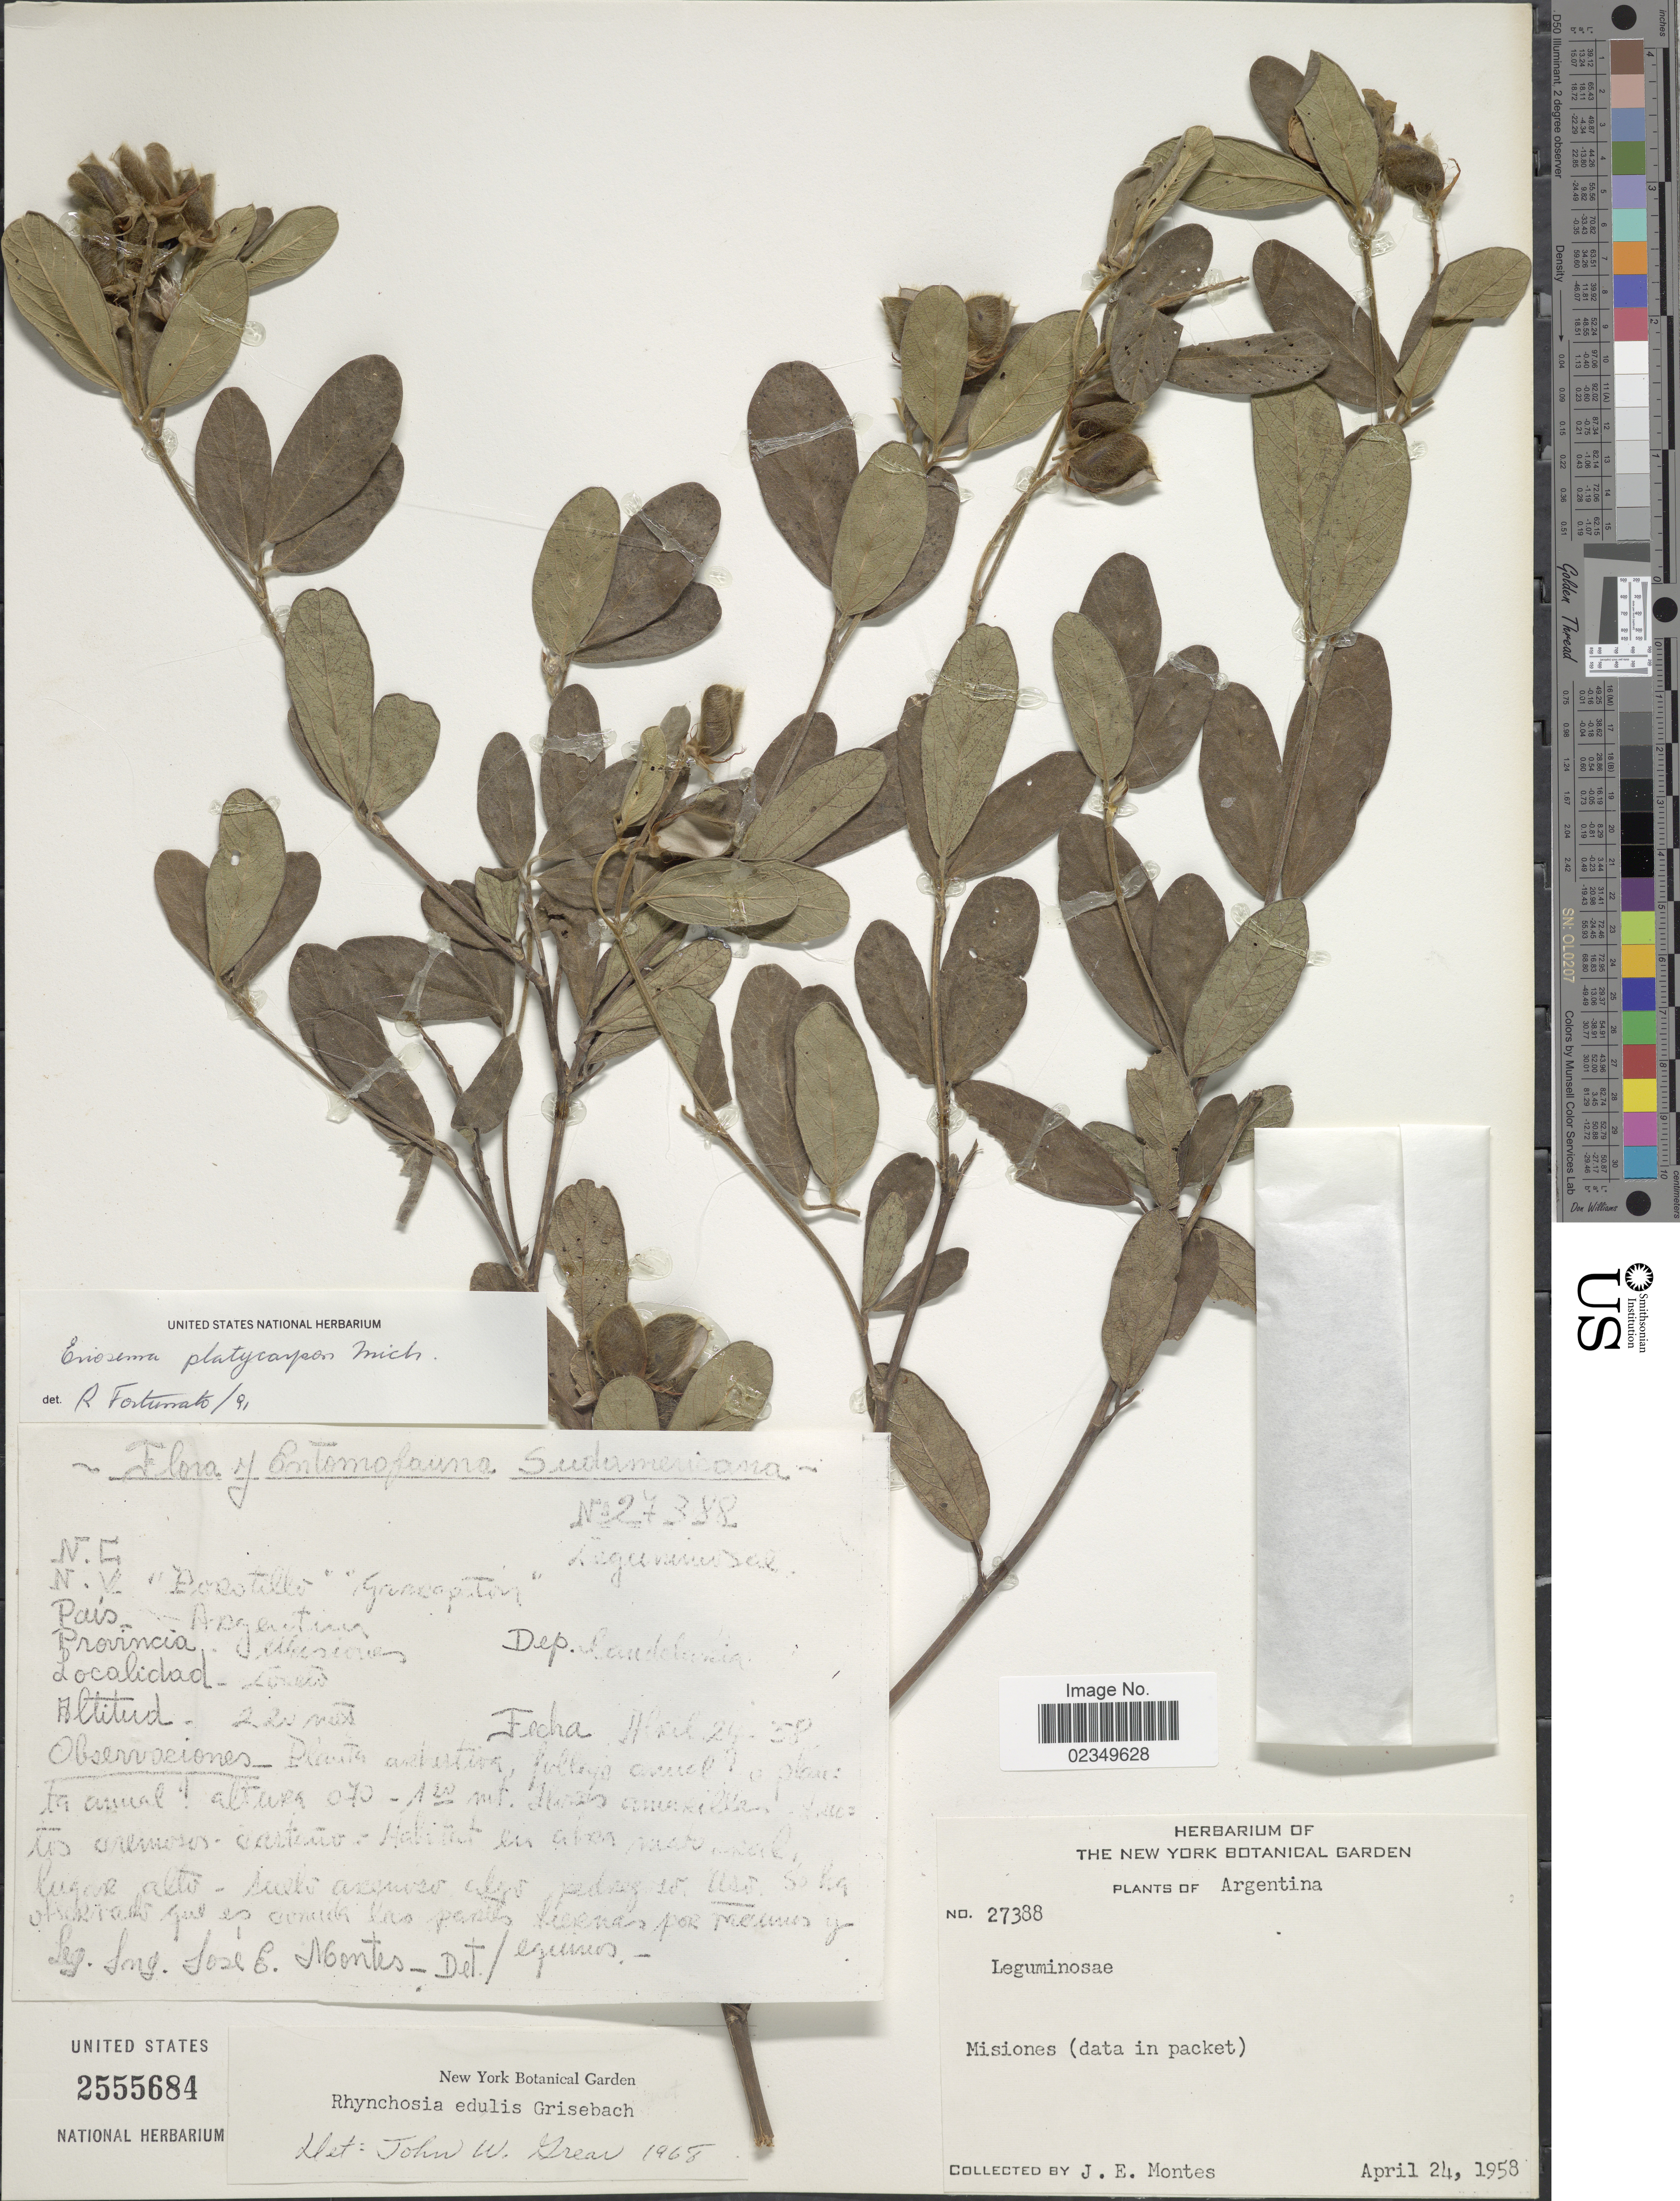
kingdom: Plantae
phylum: Tracheophyta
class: Magnoliopsida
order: Fabales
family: Fabaceae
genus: Eriosema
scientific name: Eriosema platycarpon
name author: Micheli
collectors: J. E. Montes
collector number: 27388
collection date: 1958-04-24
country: Argentina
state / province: Misiones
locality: Misiones, Dep. Candelaria, Loreto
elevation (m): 220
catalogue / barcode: US 2555684